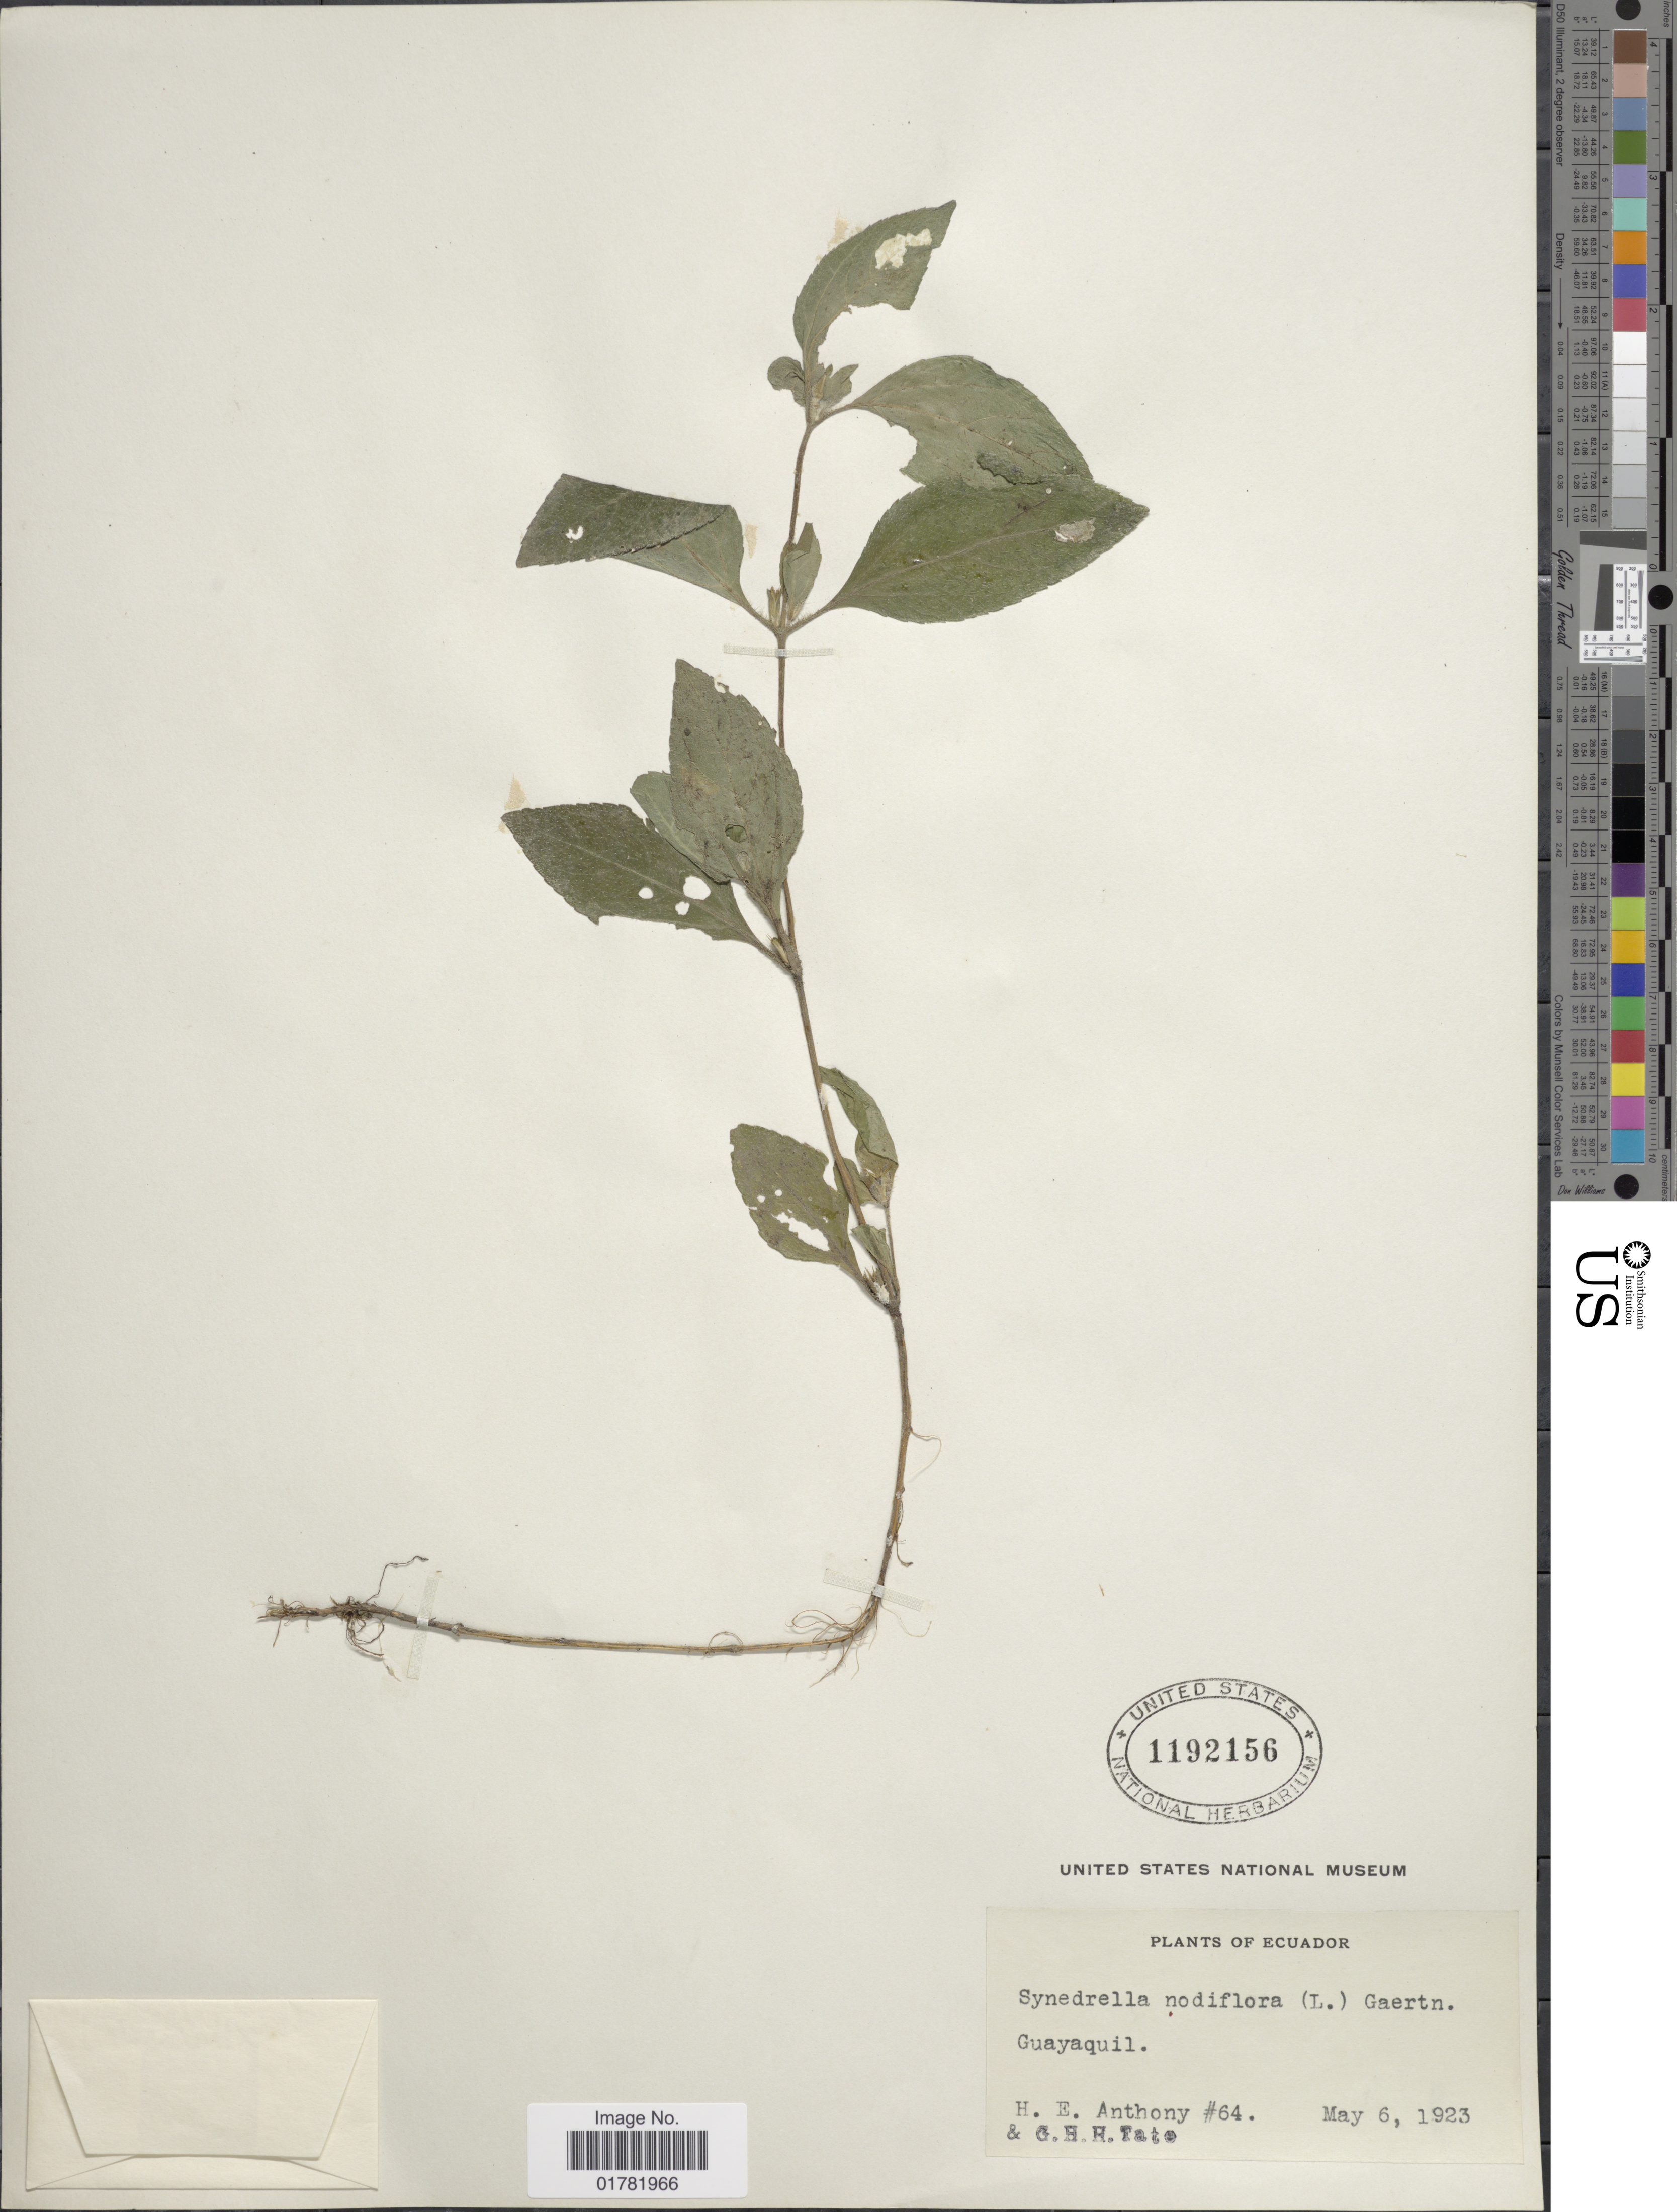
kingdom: Plantae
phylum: Tracheophyta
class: Magnoliopsida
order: Asterales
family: Asteraceae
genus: Synedrella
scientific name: Synedrella nodiflora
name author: (L.) Gaertn.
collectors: H. E. Anthony & G. H. H.Tate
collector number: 64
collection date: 1923-05-06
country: Ecuador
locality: Guayaquil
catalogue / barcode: US 1192156